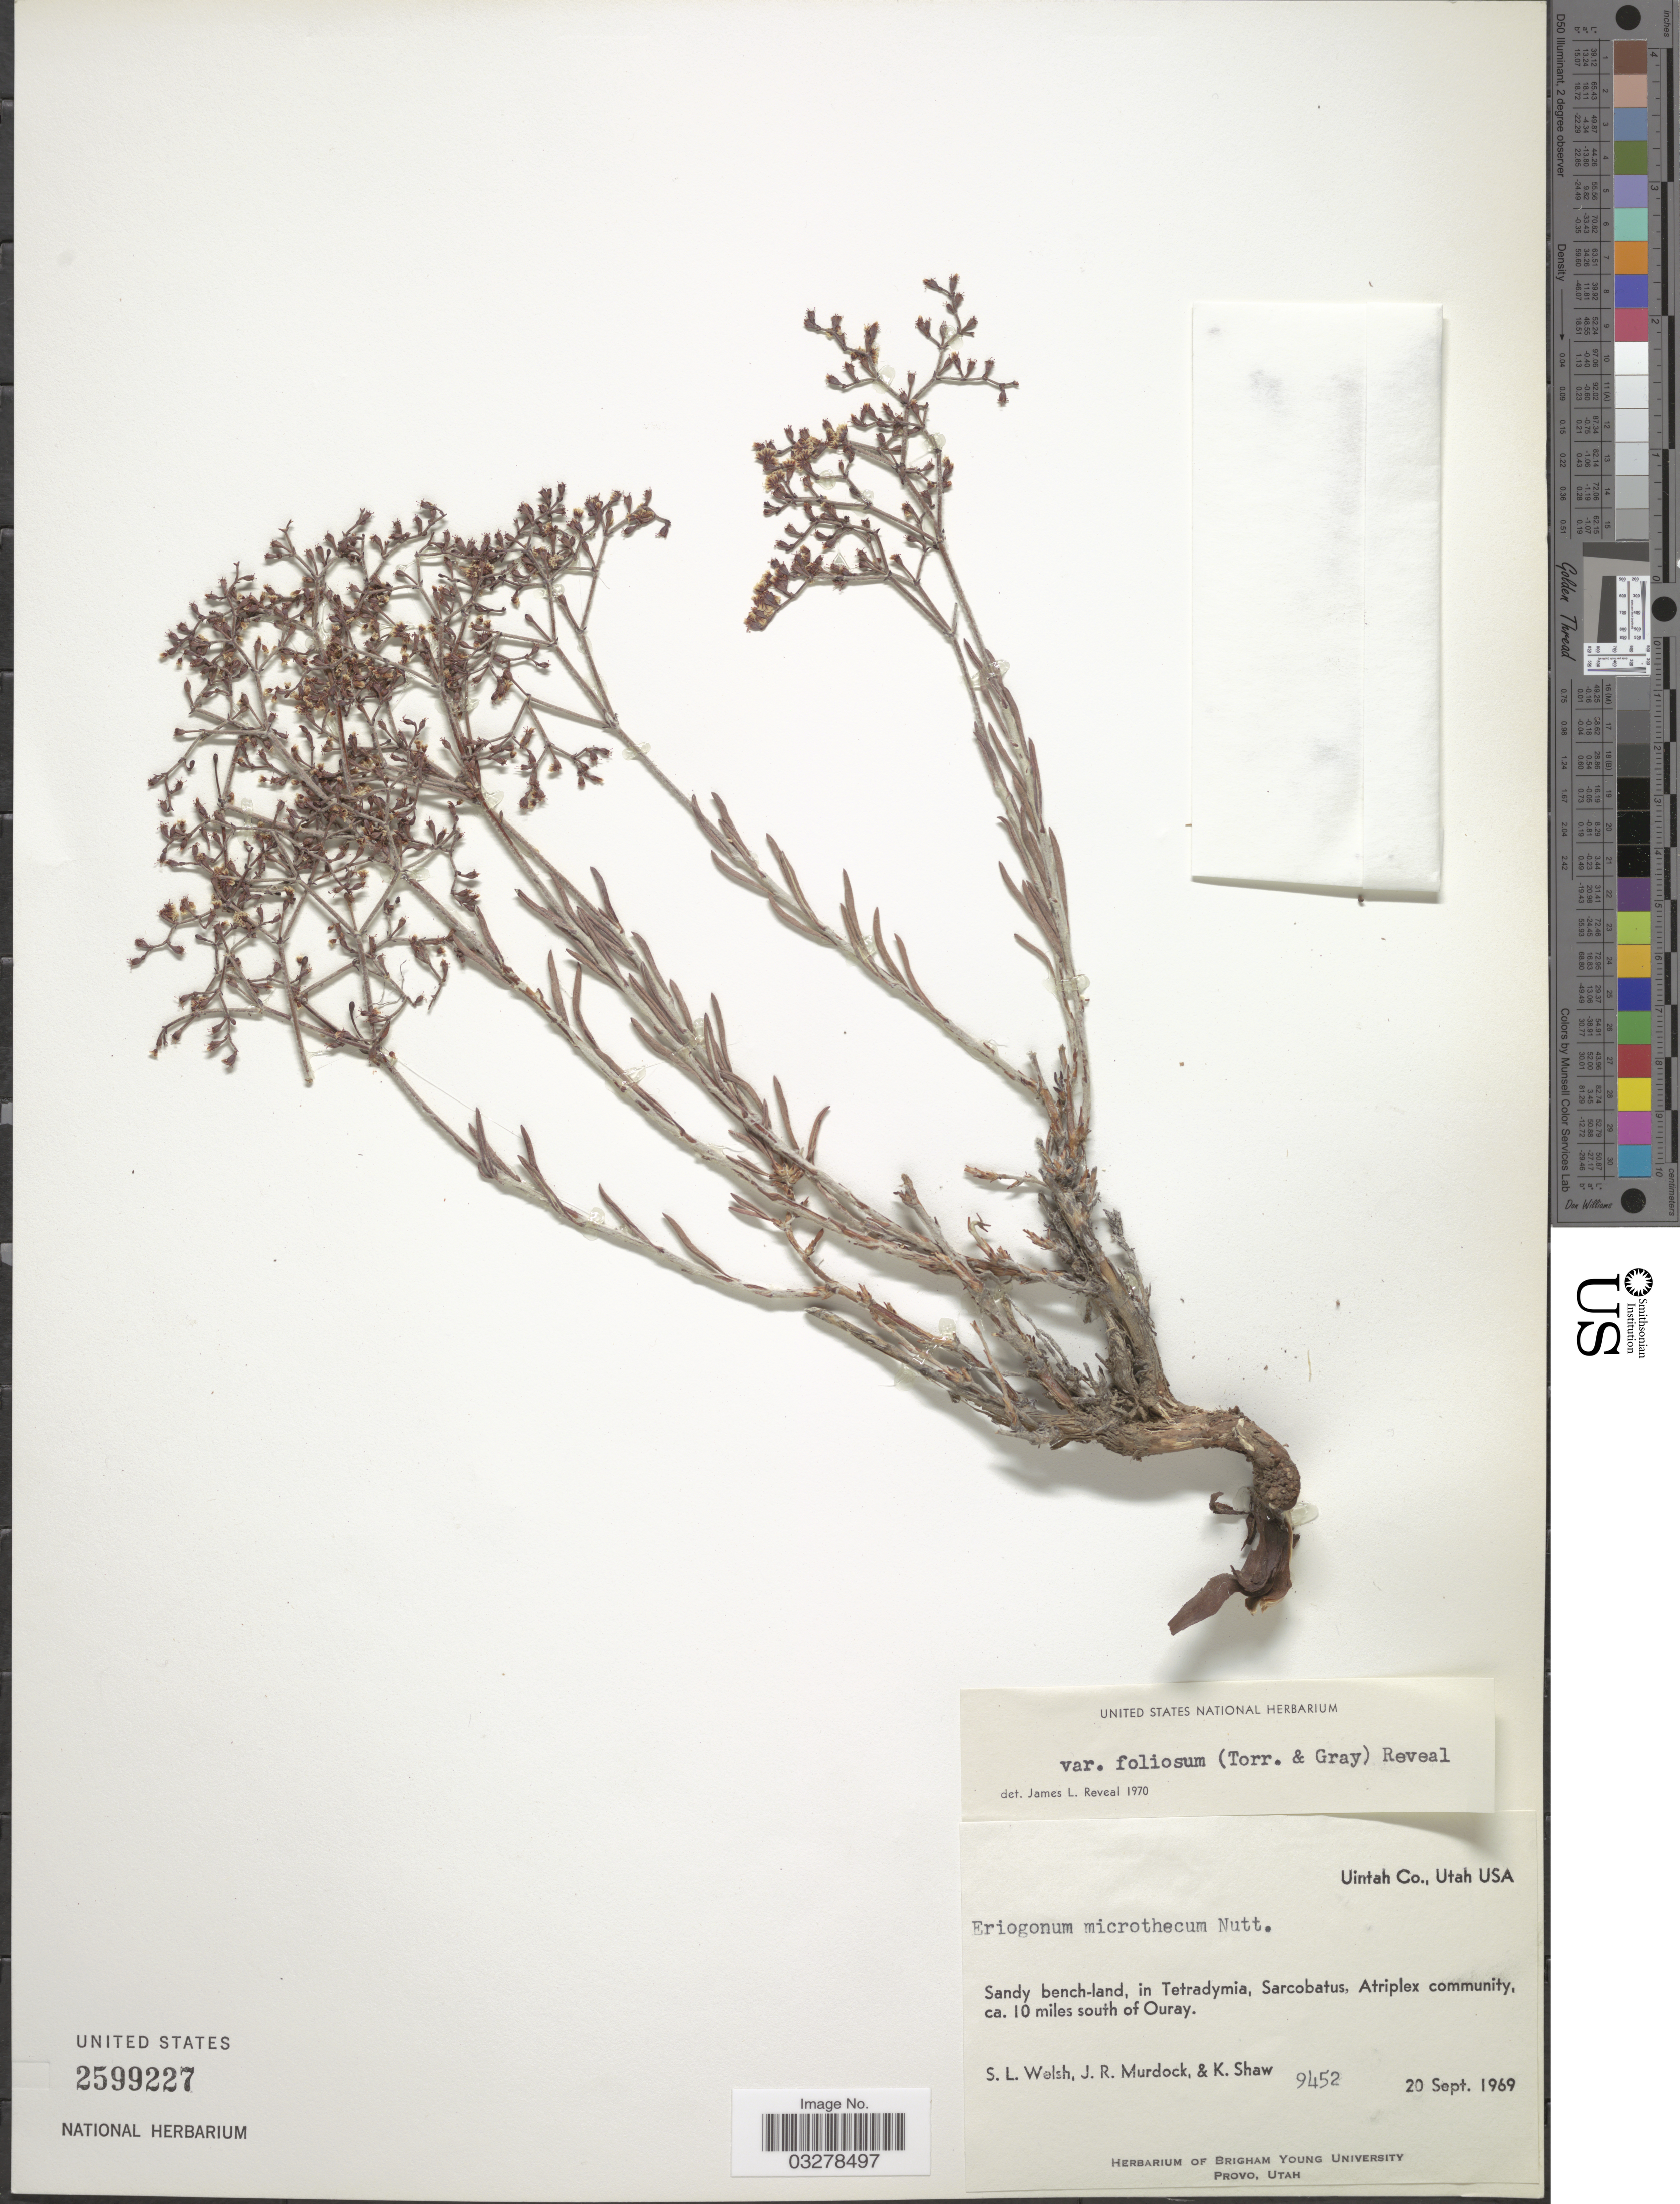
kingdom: Plantae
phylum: Tracheophyta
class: Magnoliopsida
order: Caryophyllales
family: Polygonaceae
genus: Eriogonum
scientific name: Eriogonum microtheca var. foliosum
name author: (Torr. & A. Gray) Reveal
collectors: S. Walsh, J. Murdock & K. Shaw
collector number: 9452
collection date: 1969-09-20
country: United States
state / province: Utah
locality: Uintah Co. Ca. 10 miles south of Ouray.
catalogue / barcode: US 2599227